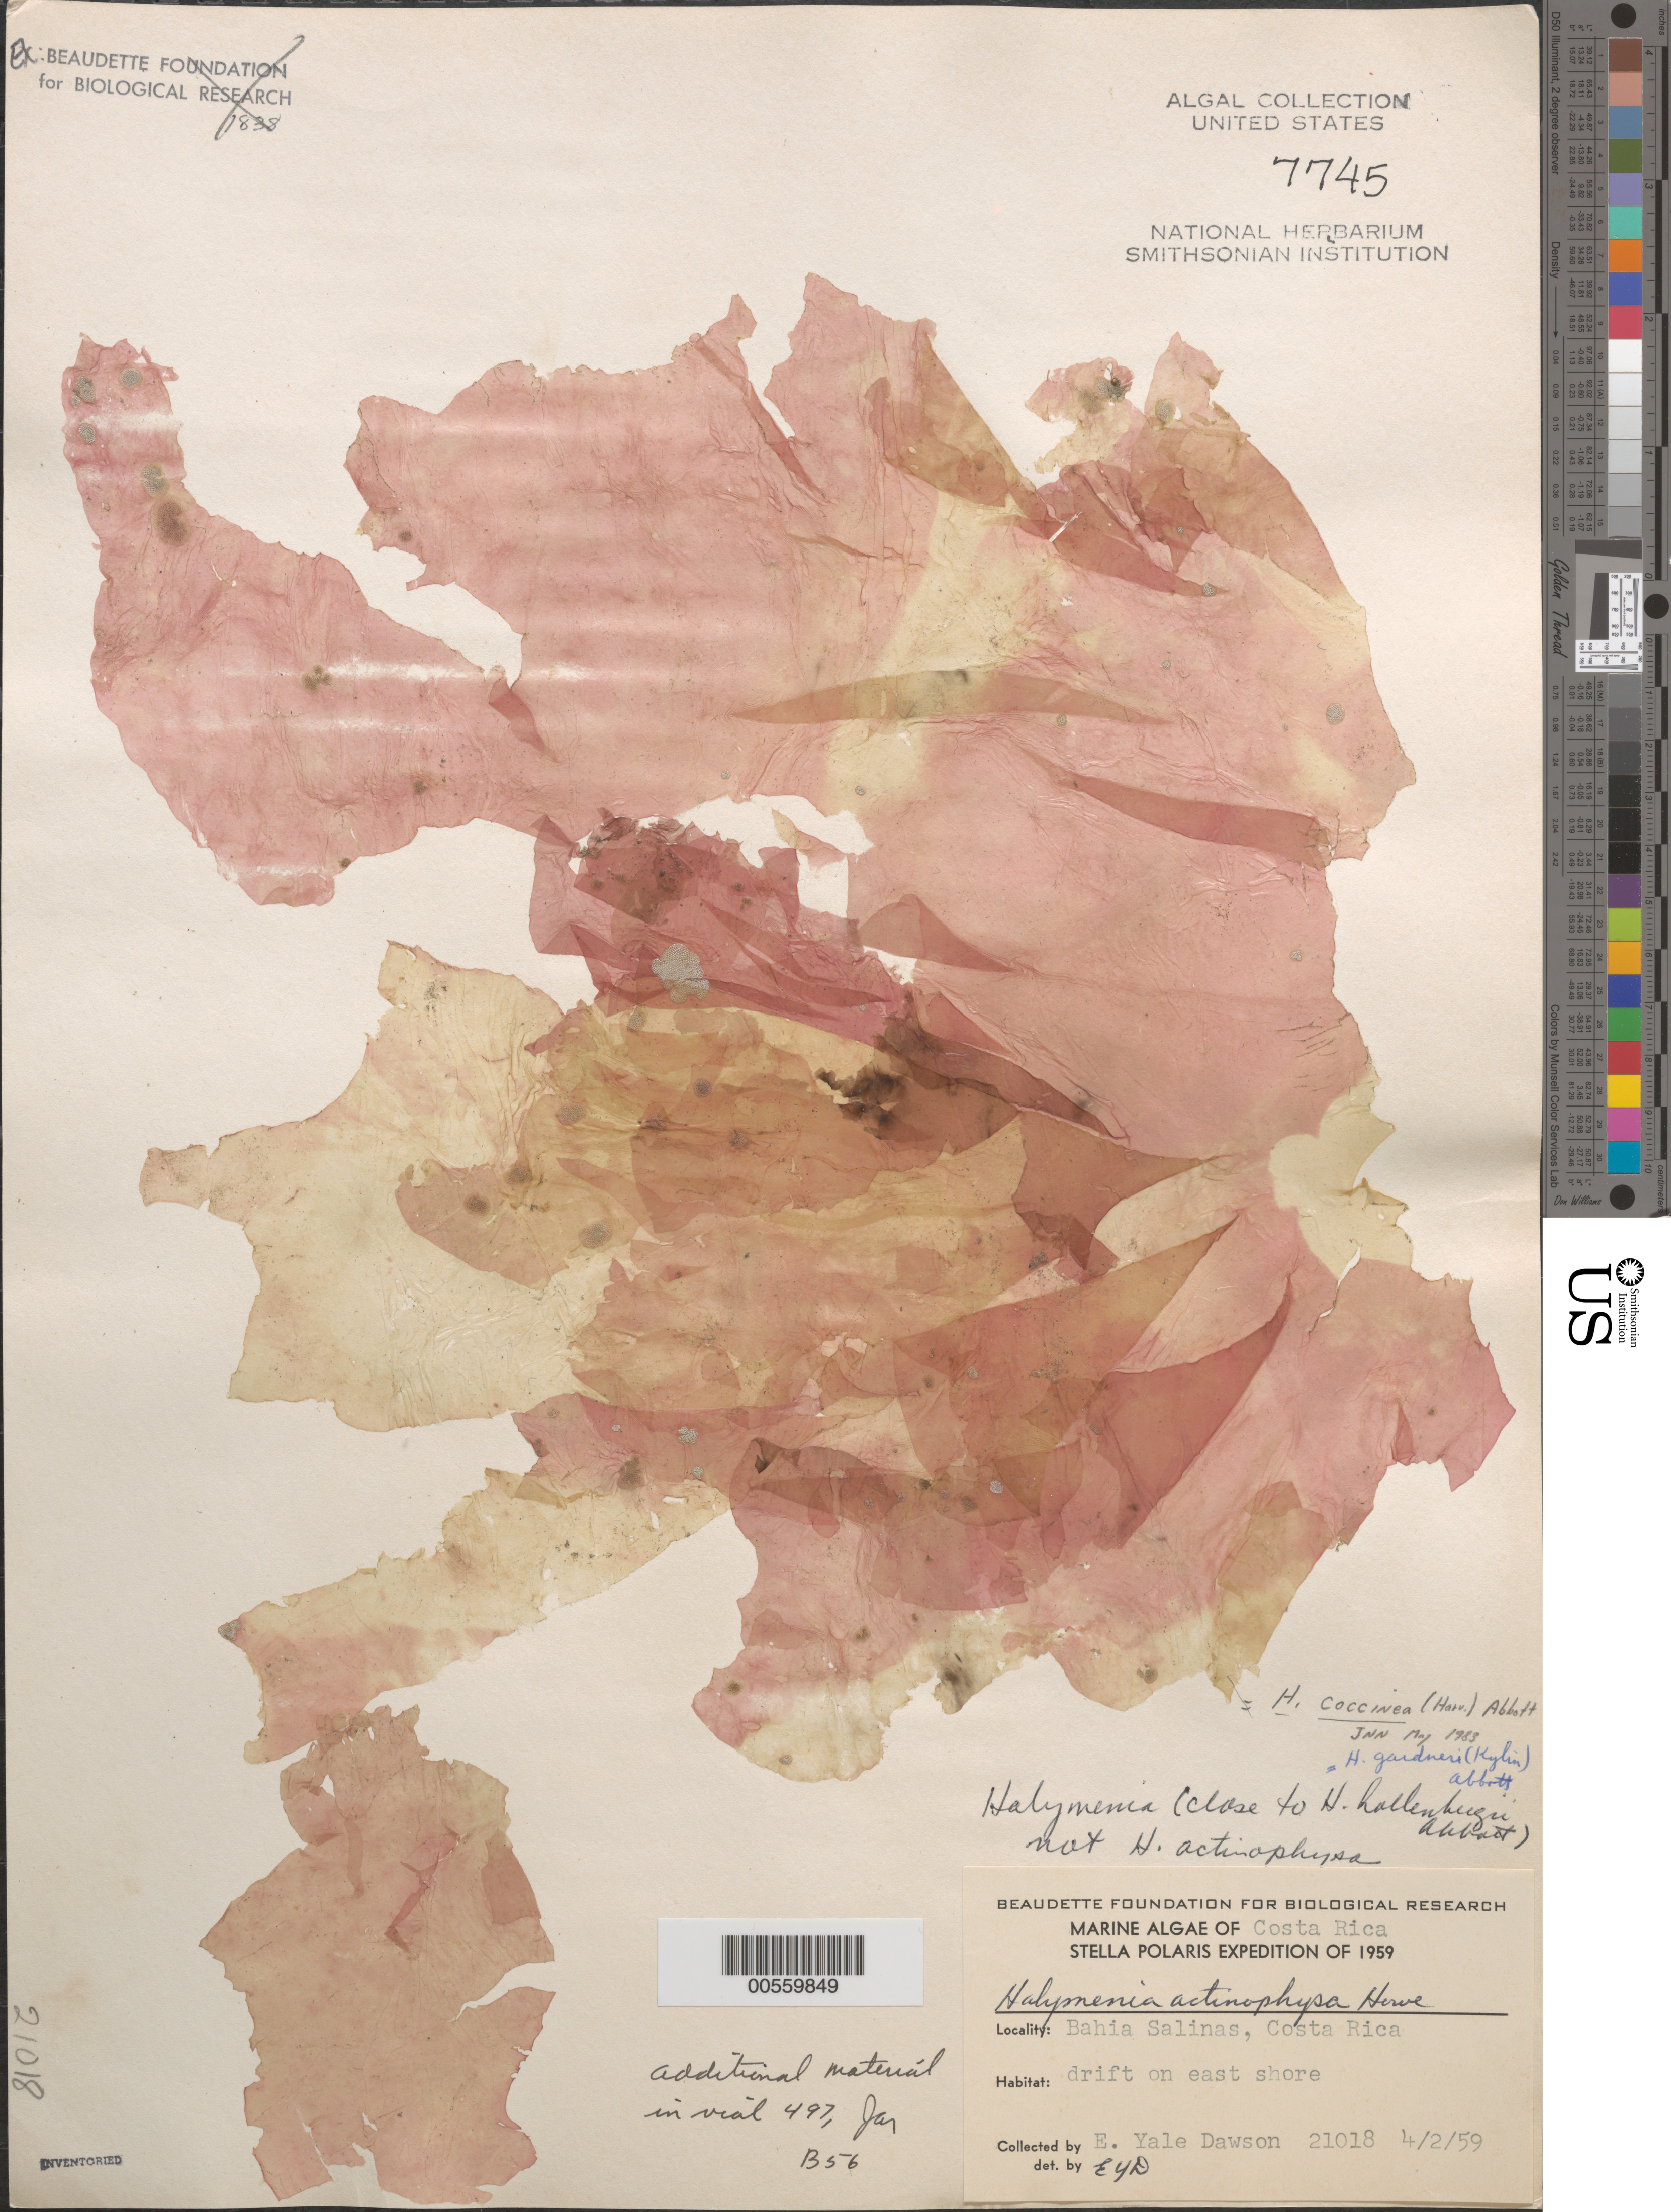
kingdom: Plantae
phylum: Rhodophyta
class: Florideophyceae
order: Gigartinales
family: Dumontiaceae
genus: Weeksia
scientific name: Weeksia coccinea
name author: (Harv.) S.C. Lindstrom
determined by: Algae name updating Project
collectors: E. Y. Dawson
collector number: EYD 21018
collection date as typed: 02 Apr 1959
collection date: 1959-04-02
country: Costa Rica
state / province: Guanacaste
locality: Bahia Salinas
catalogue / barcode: US 7745